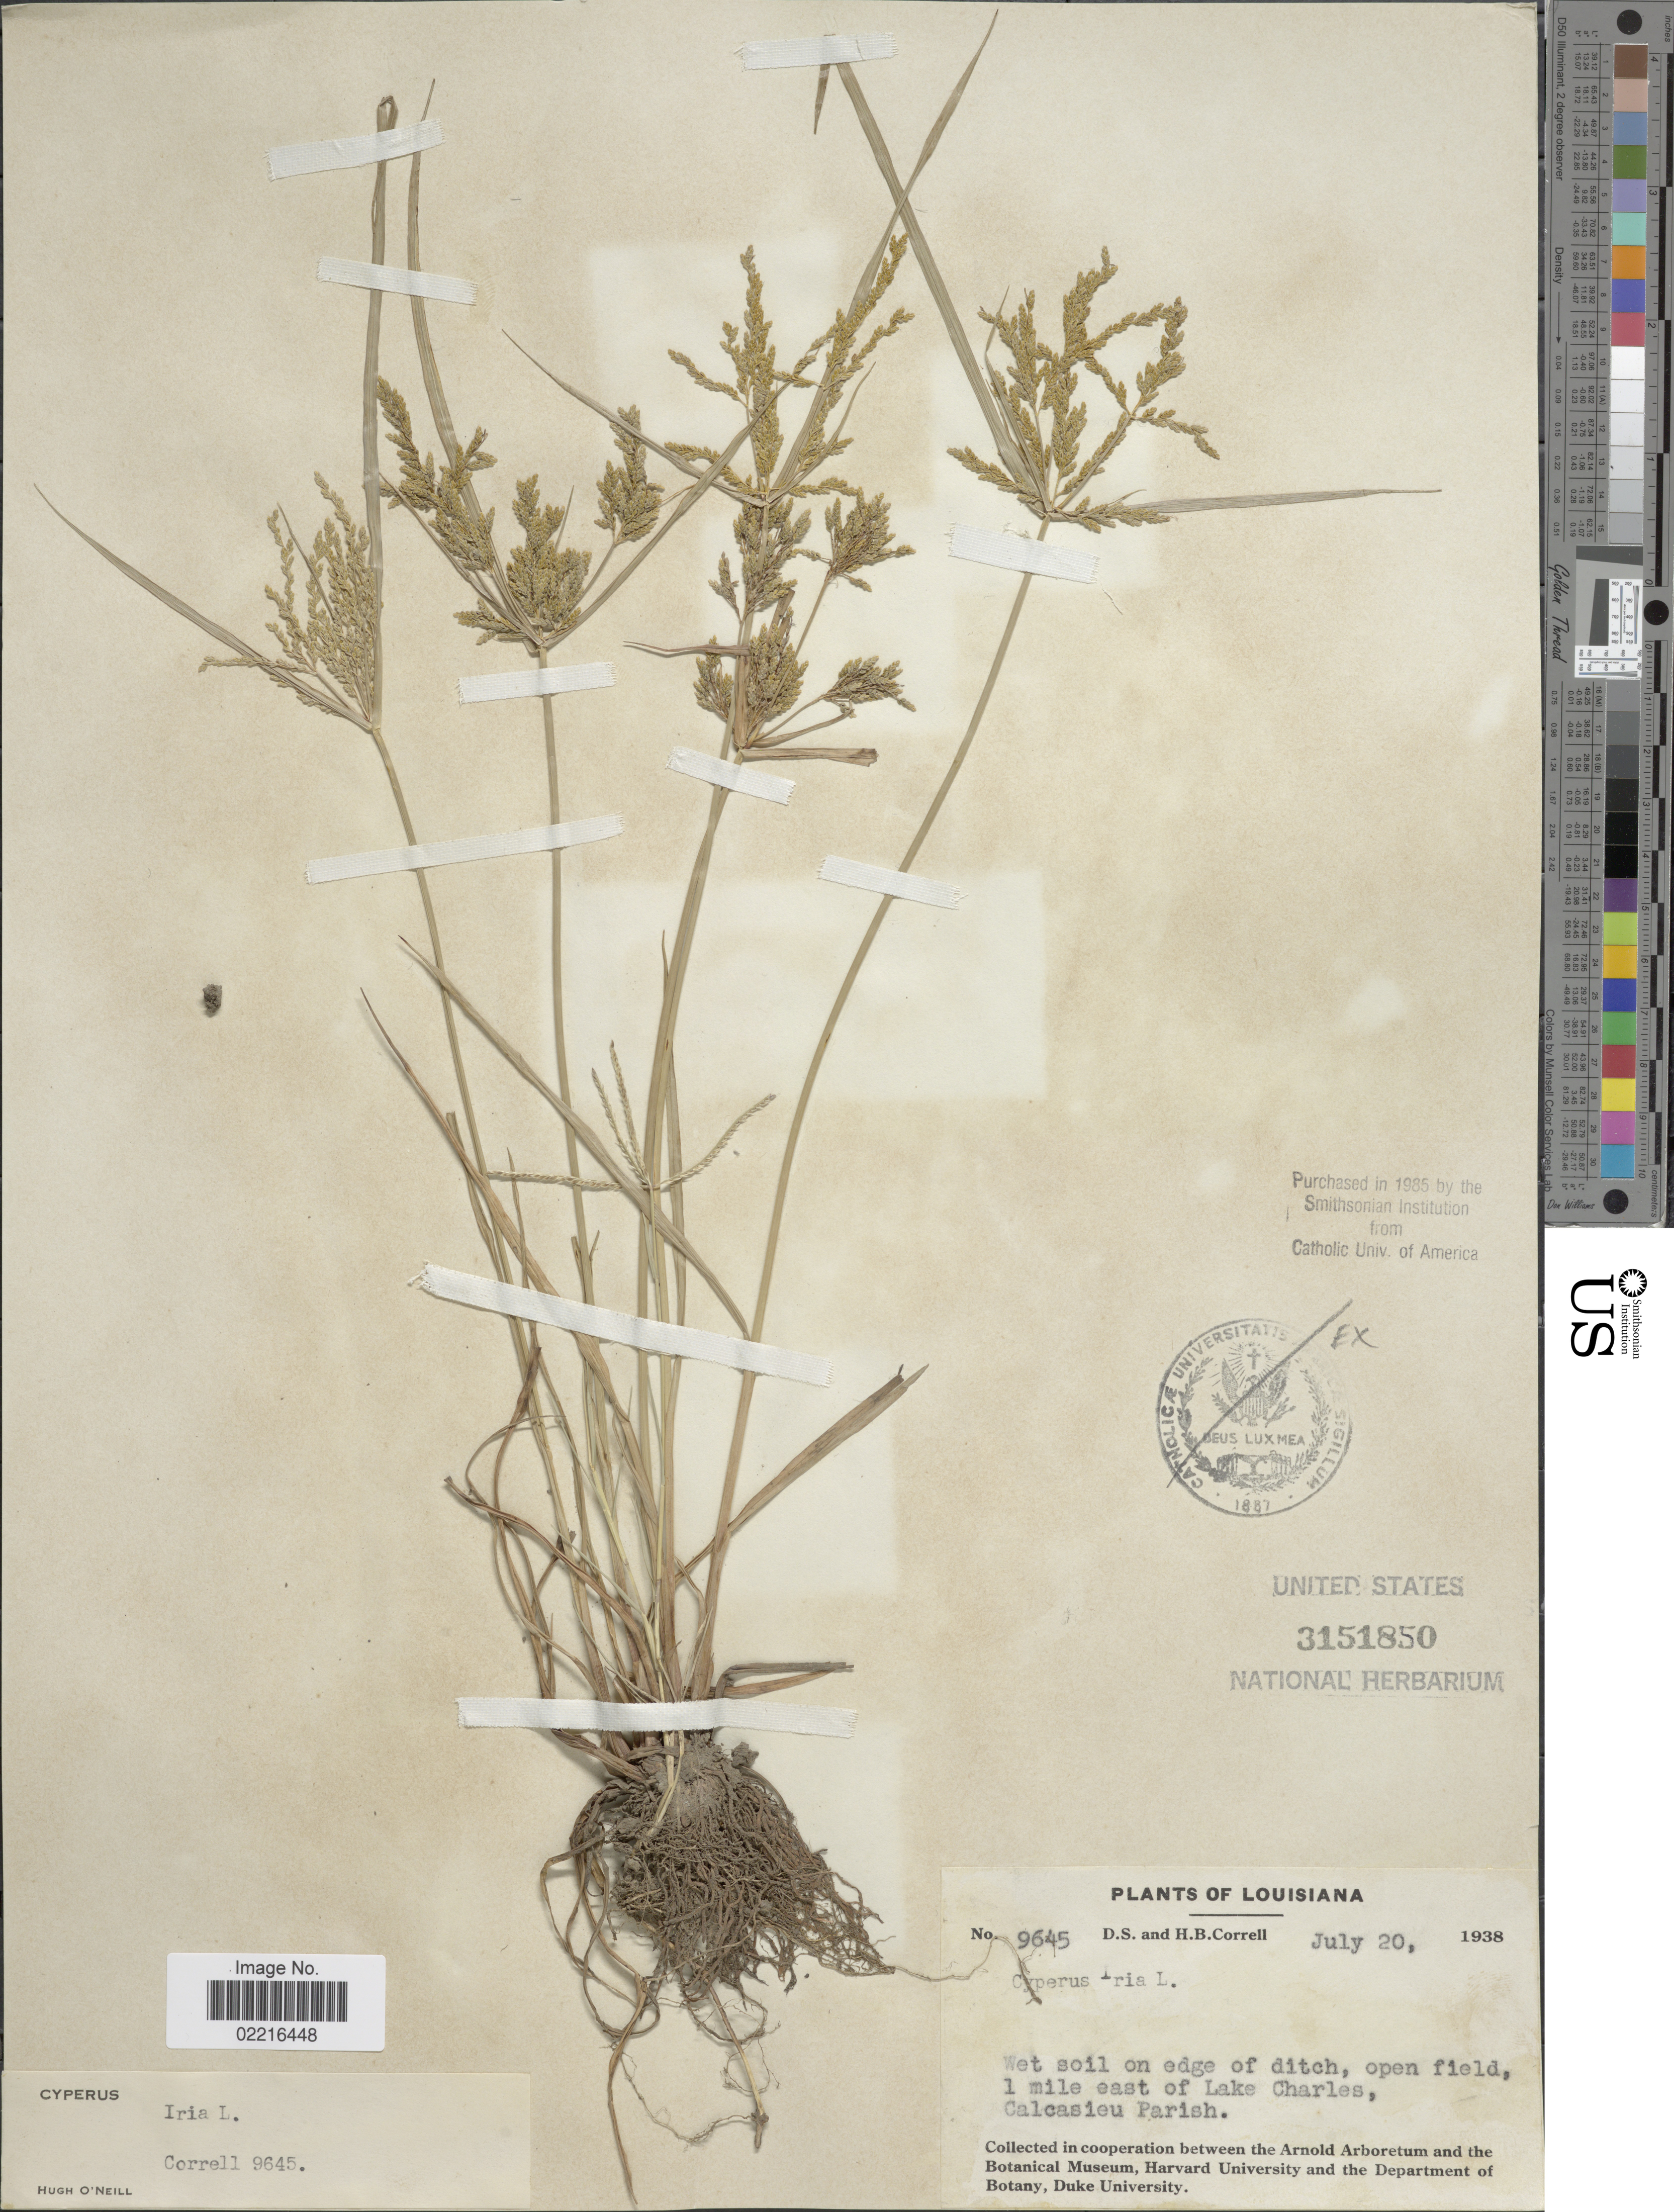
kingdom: Plantae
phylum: Tracheophyta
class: Liliopsida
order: Poales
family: Cyperaceae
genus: Cyperus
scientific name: Cyperus iria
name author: L.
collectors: D. S. Correll & H. Correll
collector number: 9645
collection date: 1938-07-20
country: United States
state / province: Louisiana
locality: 1 mile east of Lake Charles, Calcasieu Parish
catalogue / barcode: US 3151850